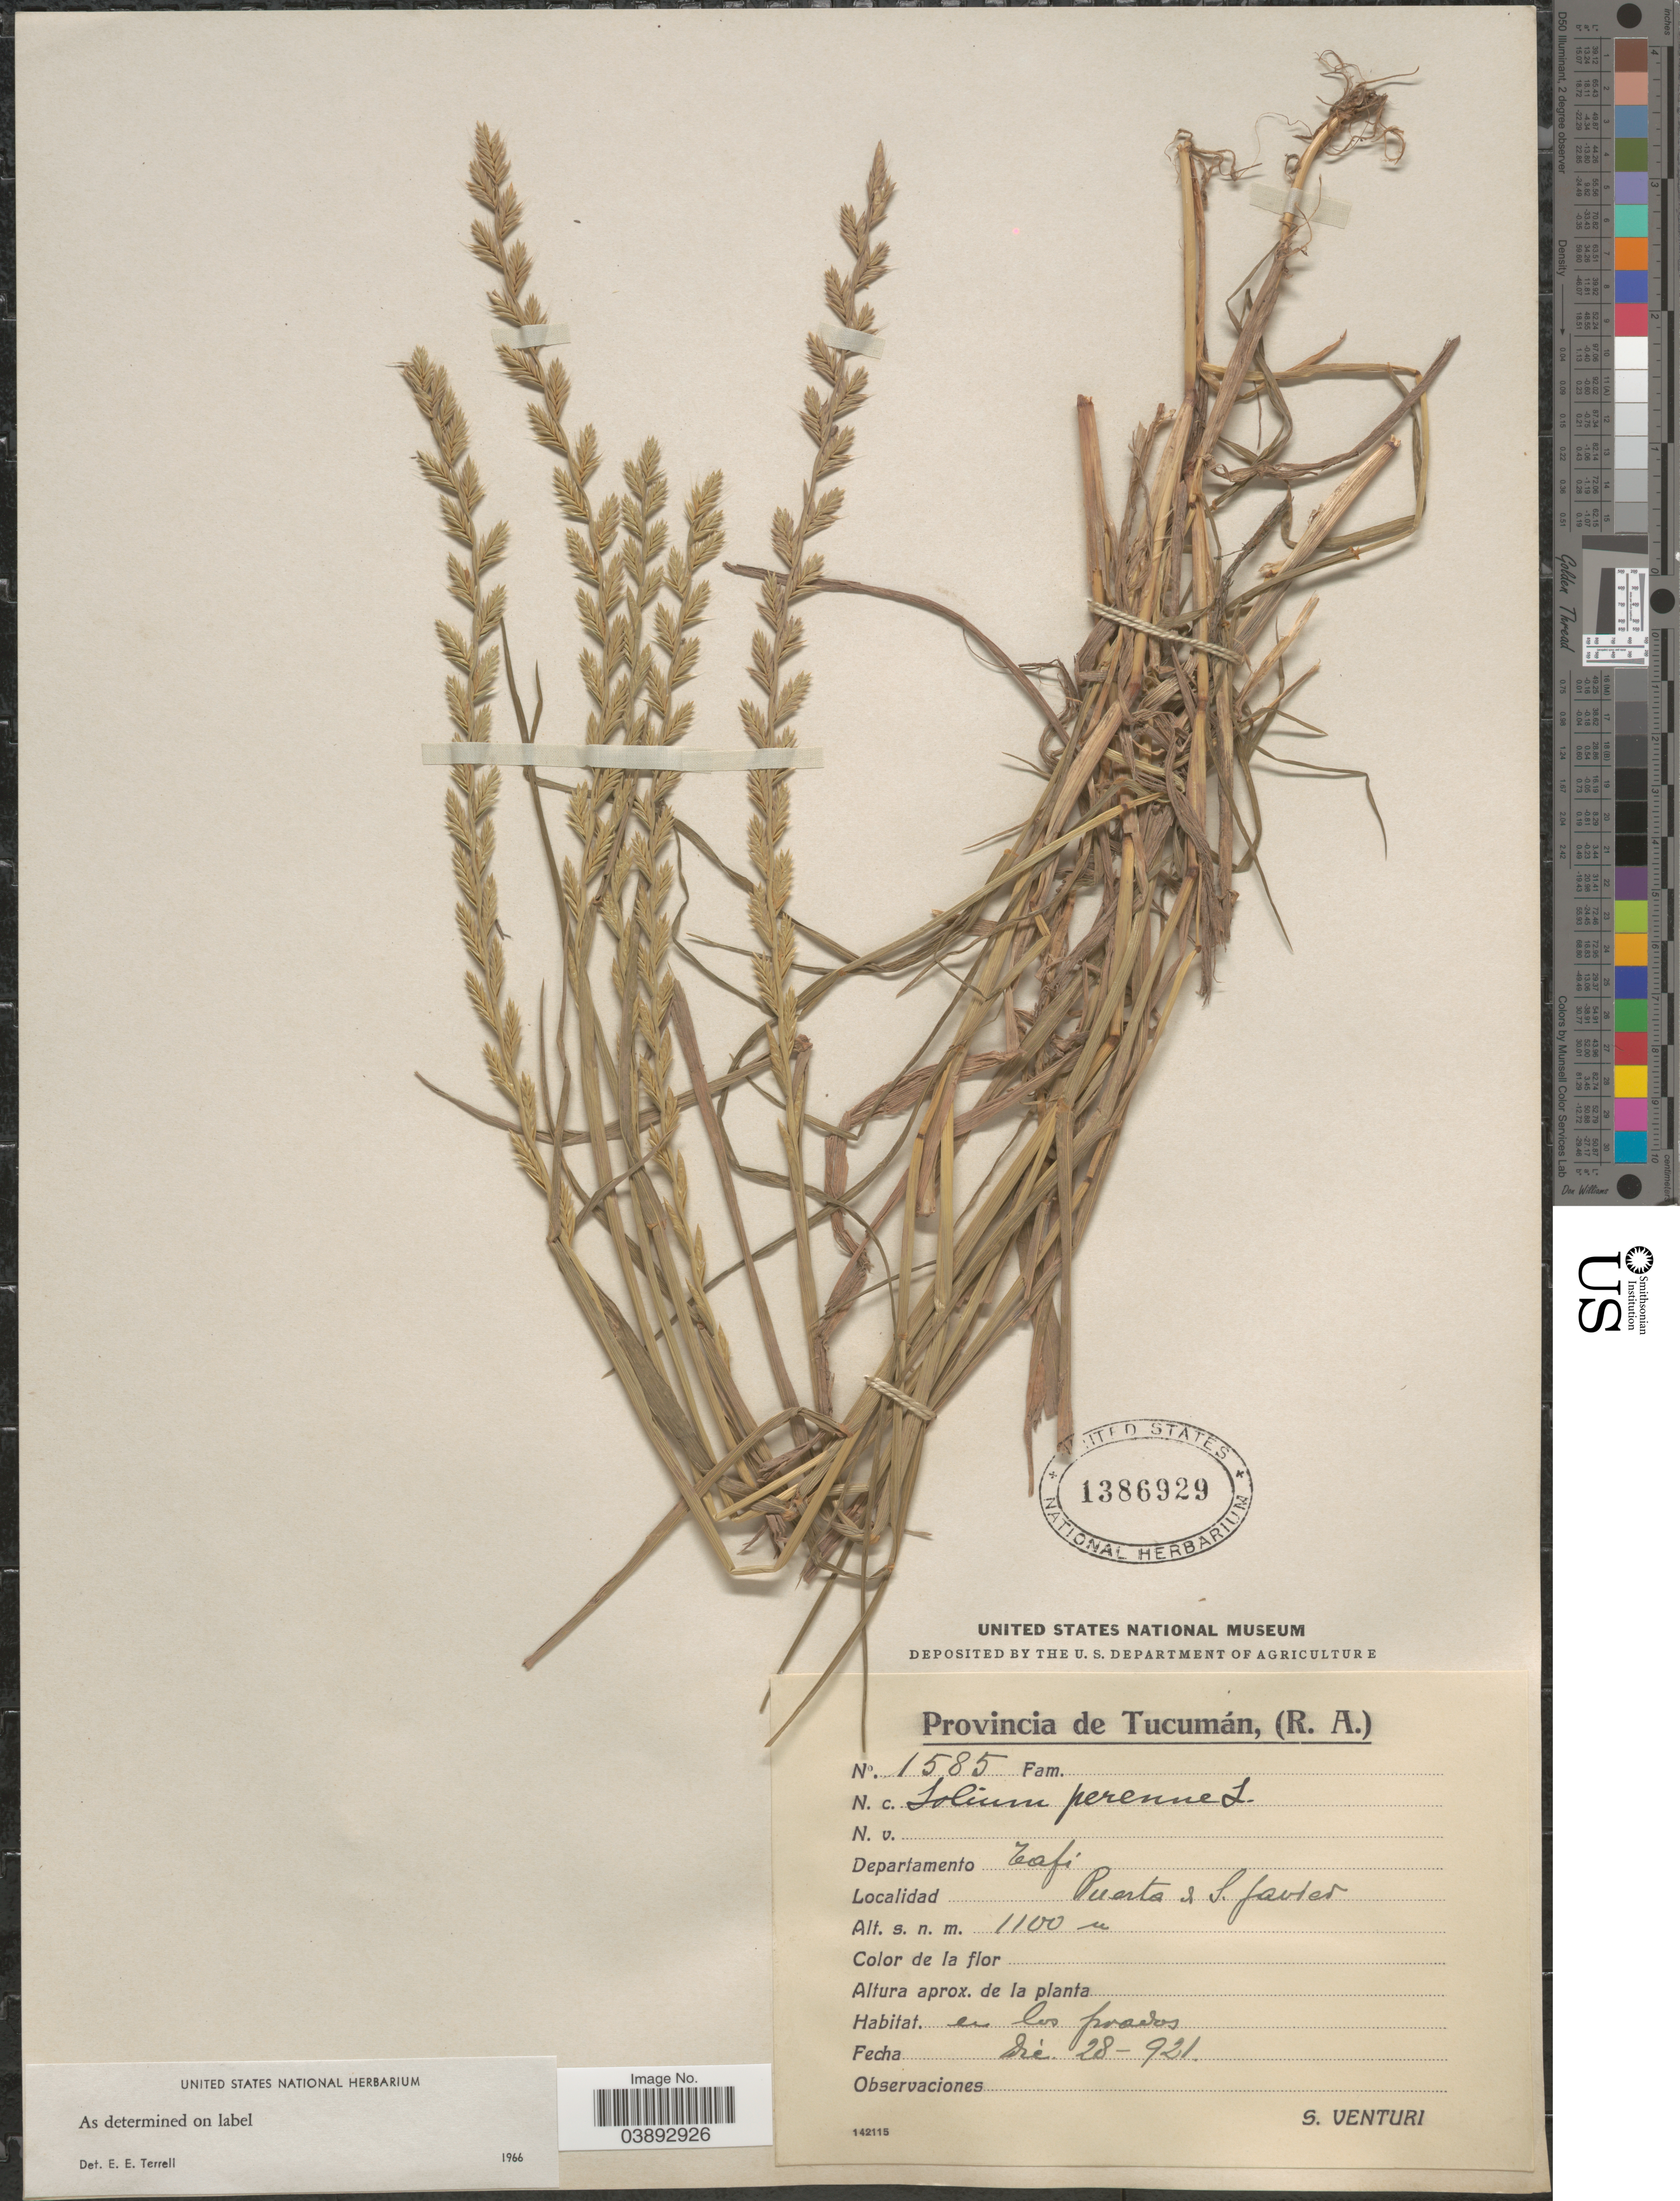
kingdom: Plantae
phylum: Tracheophyta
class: Liliopsida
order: Poales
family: Poaceae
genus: Lolium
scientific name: Lolium perenne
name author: L.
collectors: S. Venturi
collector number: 1585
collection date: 1921-12-28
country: Argentina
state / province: Tucuman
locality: Departamento Tafí. Puerto de S. Javier.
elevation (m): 1100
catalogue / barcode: US 1386929